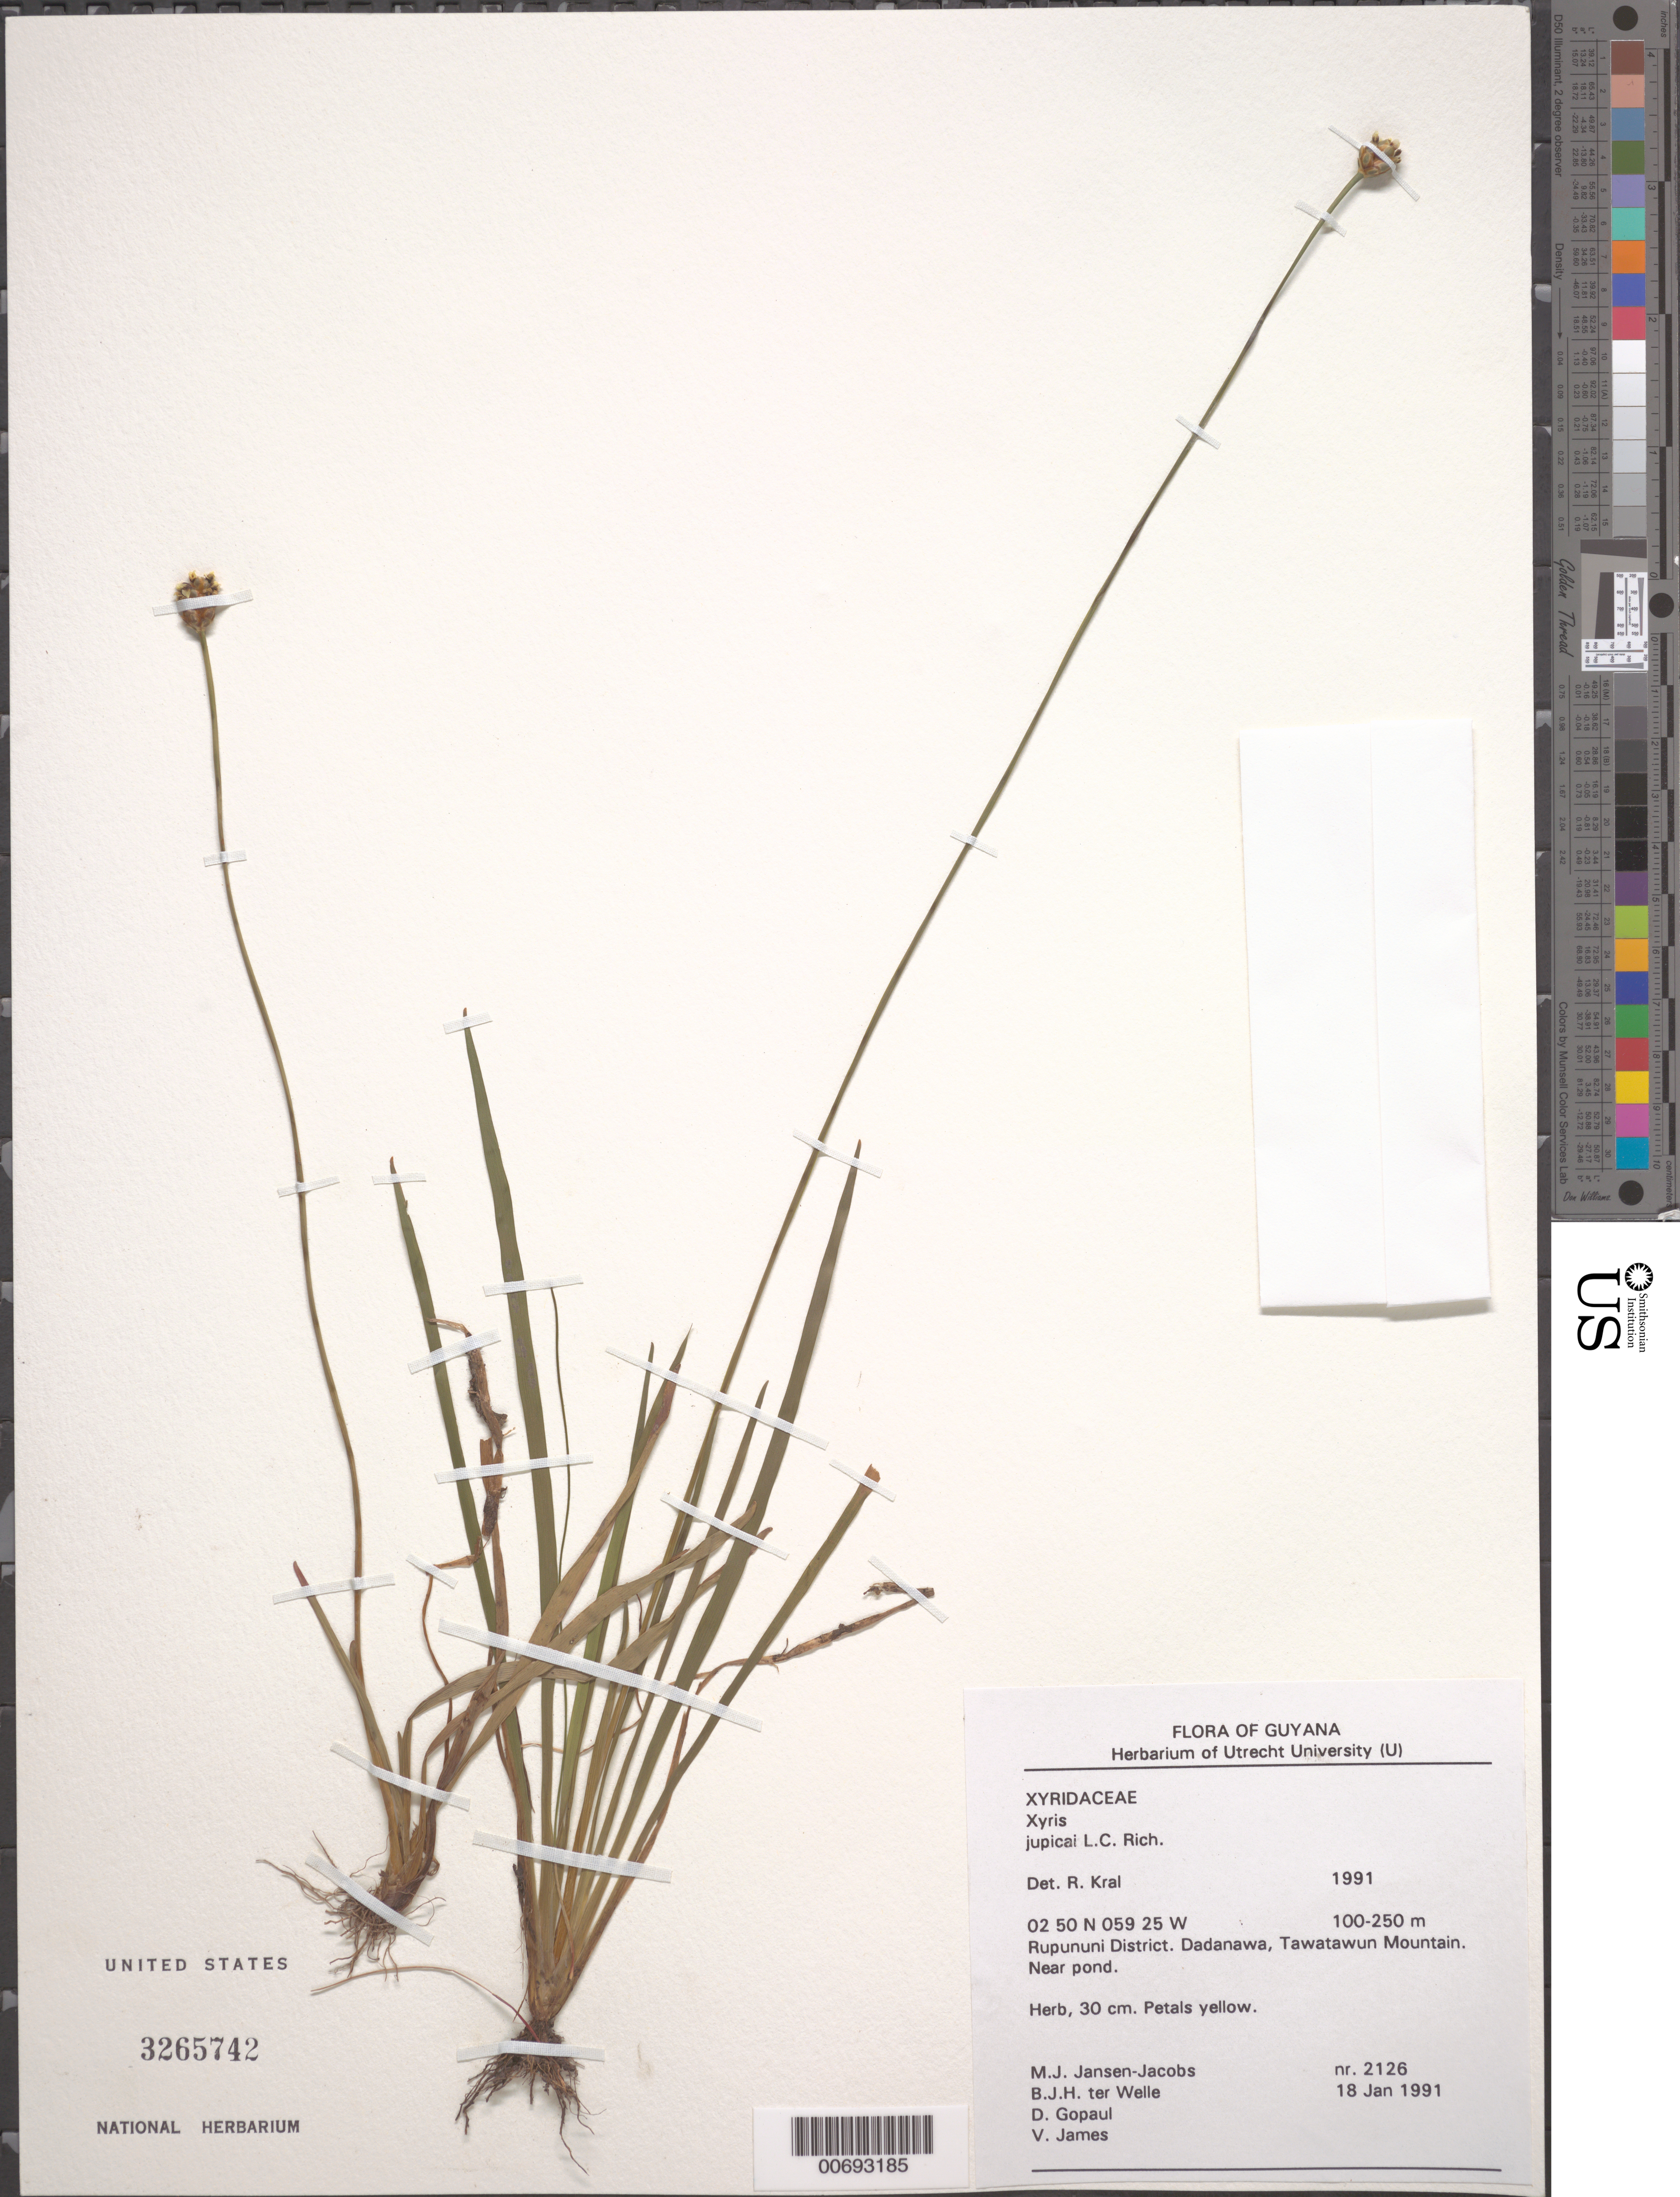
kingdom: Plantae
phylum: Tracheophyta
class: Liliopsida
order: Poales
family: Xyridaceae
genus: Xyris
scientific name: Xyris jupicai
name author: Rich.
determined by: Kral, Robert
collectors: M. J. Jansen-Jacobs, B. Welle, D. Gopaul & V. James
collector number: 2126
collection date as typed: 18-Jan-91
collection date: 1991-01-18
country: Guyana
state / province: U. Takutu-U. Essequibo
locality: Tawatawun Mountain, Dadanawa, Rupununi District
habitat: Near pond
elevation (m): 100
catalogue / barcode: US 3265742